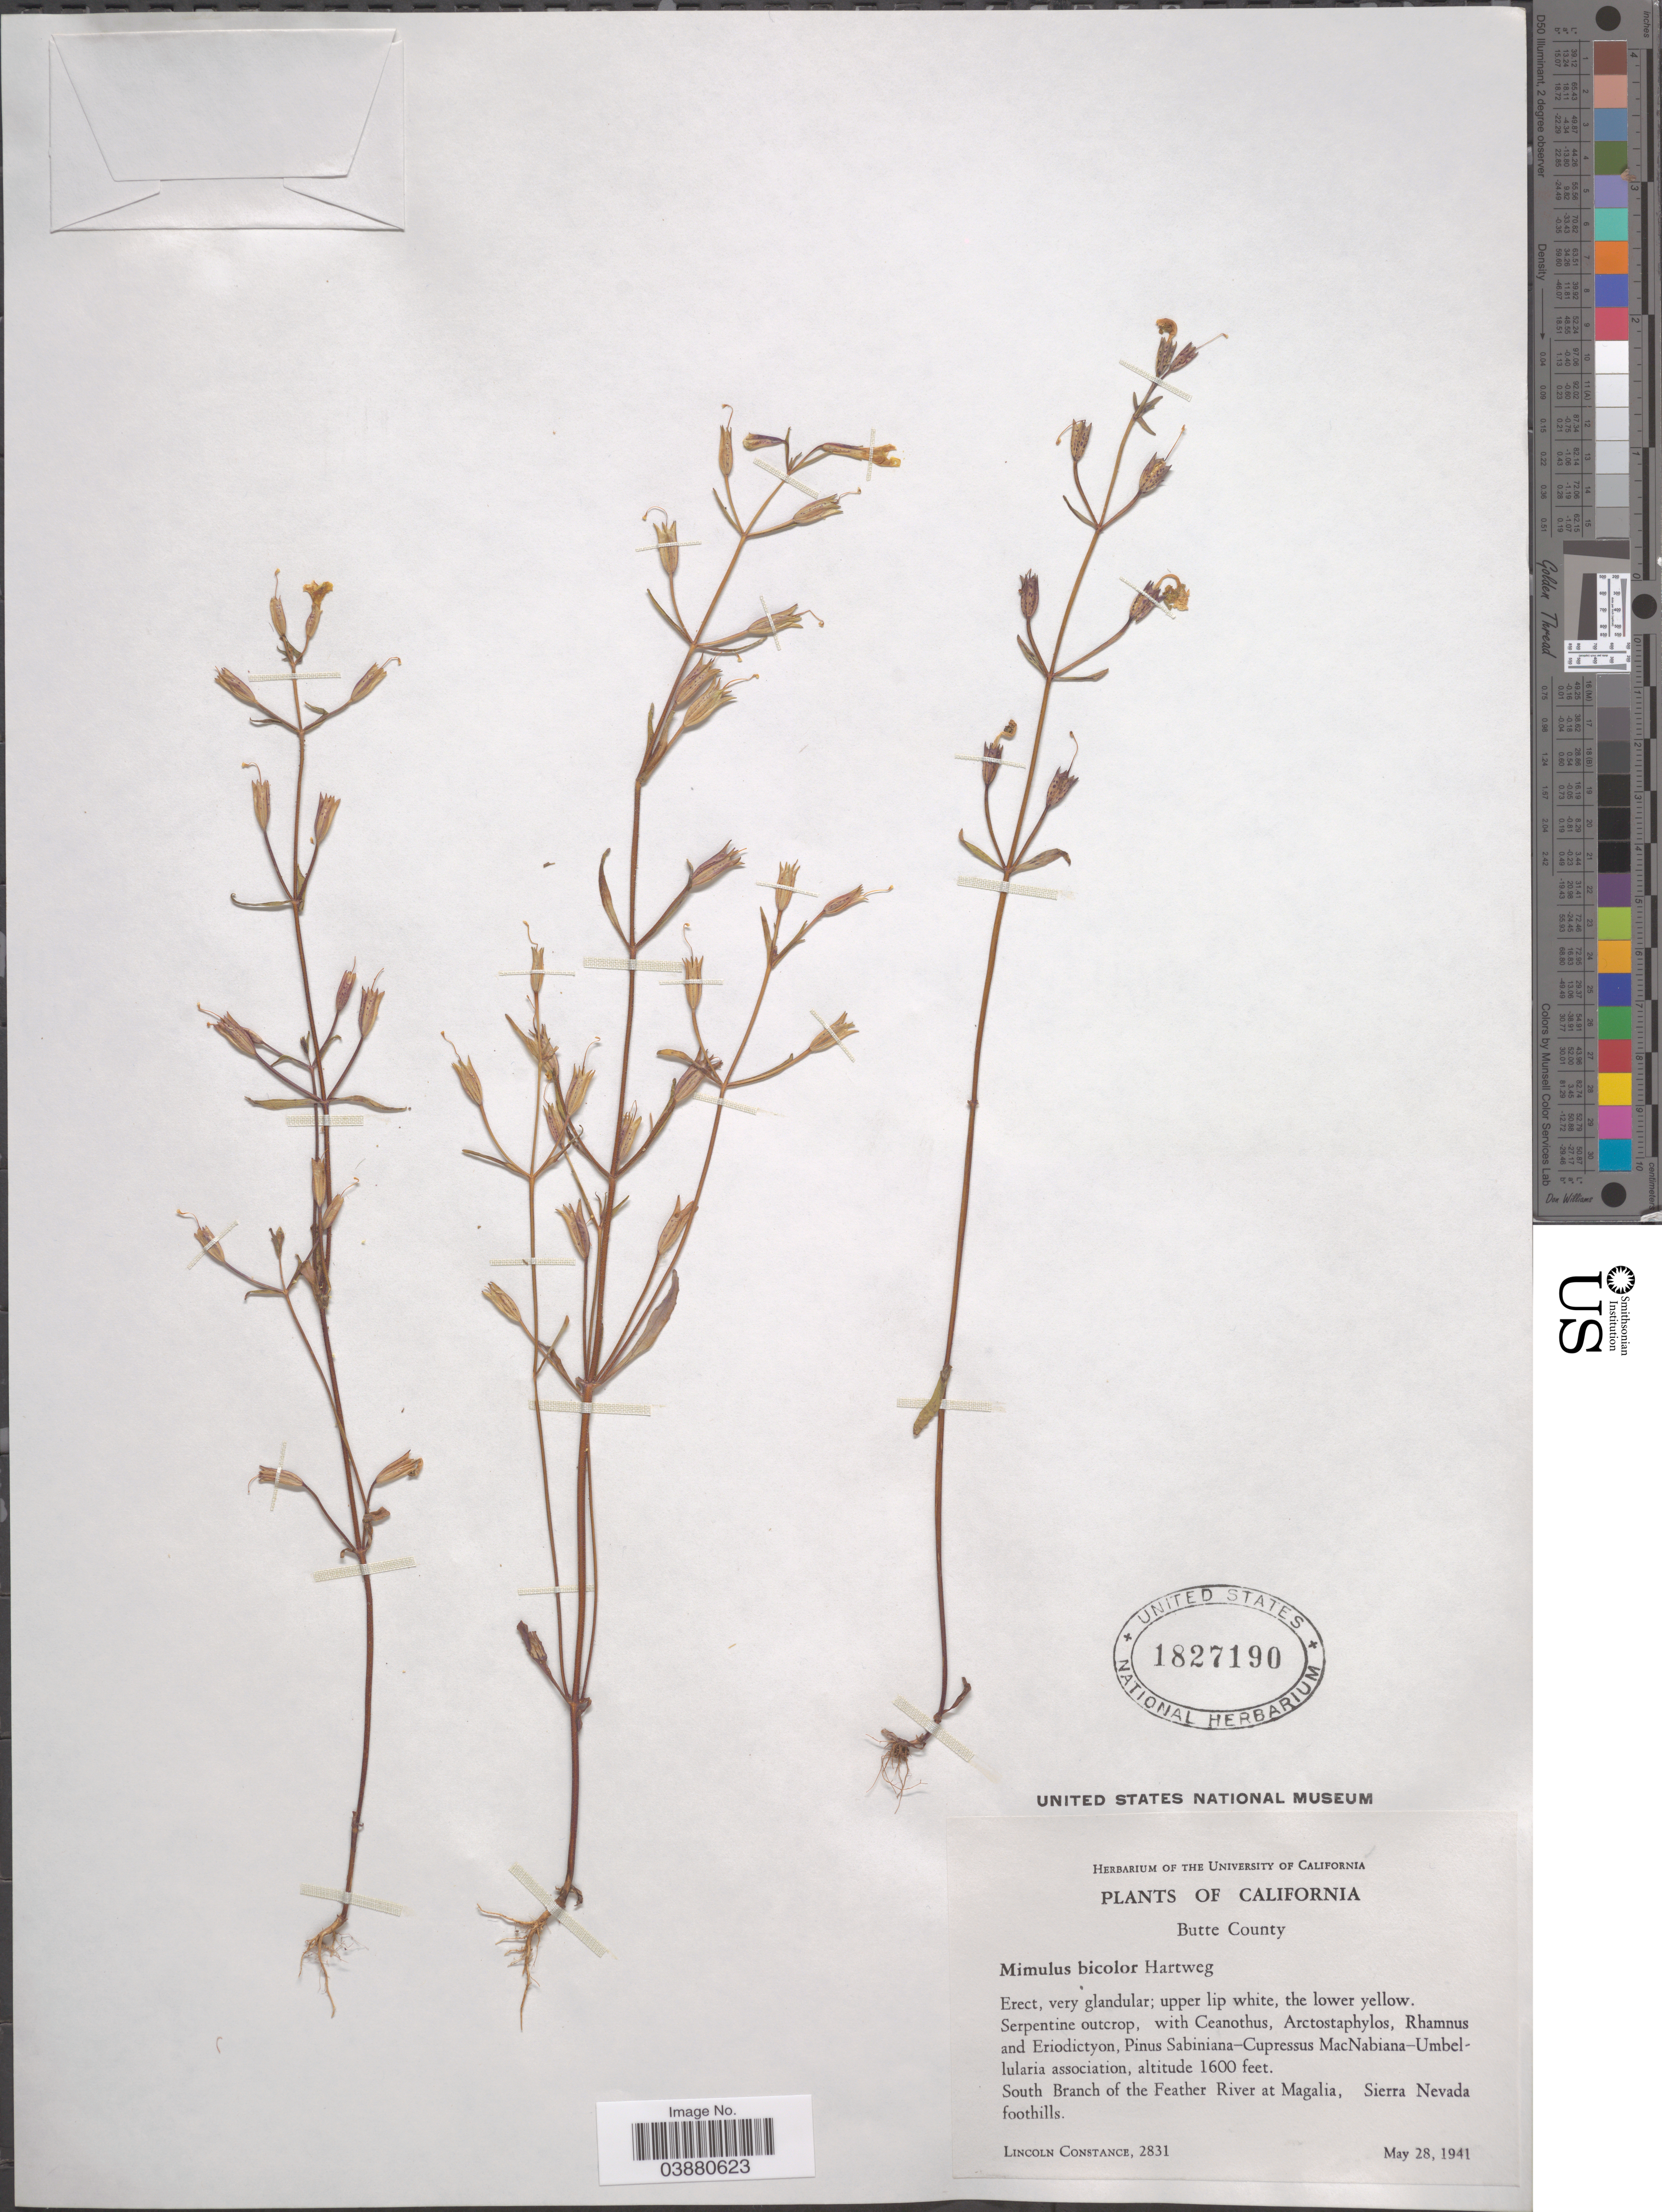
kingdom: Plantae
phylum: Tracheophyta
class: Magnoliopsida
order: Lamiales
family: Phrymaceae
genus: Mimulus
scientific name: Mimulus bicolor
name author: Hartw. ex Benth.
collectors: L. Constance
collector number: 2831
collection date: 1941-05-28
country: United States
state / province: California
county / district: Butte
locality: Butte County. South Branch of the Feather River at Magalia, Sierra Nevada foothills.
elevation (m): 488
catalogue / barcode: US 1827190